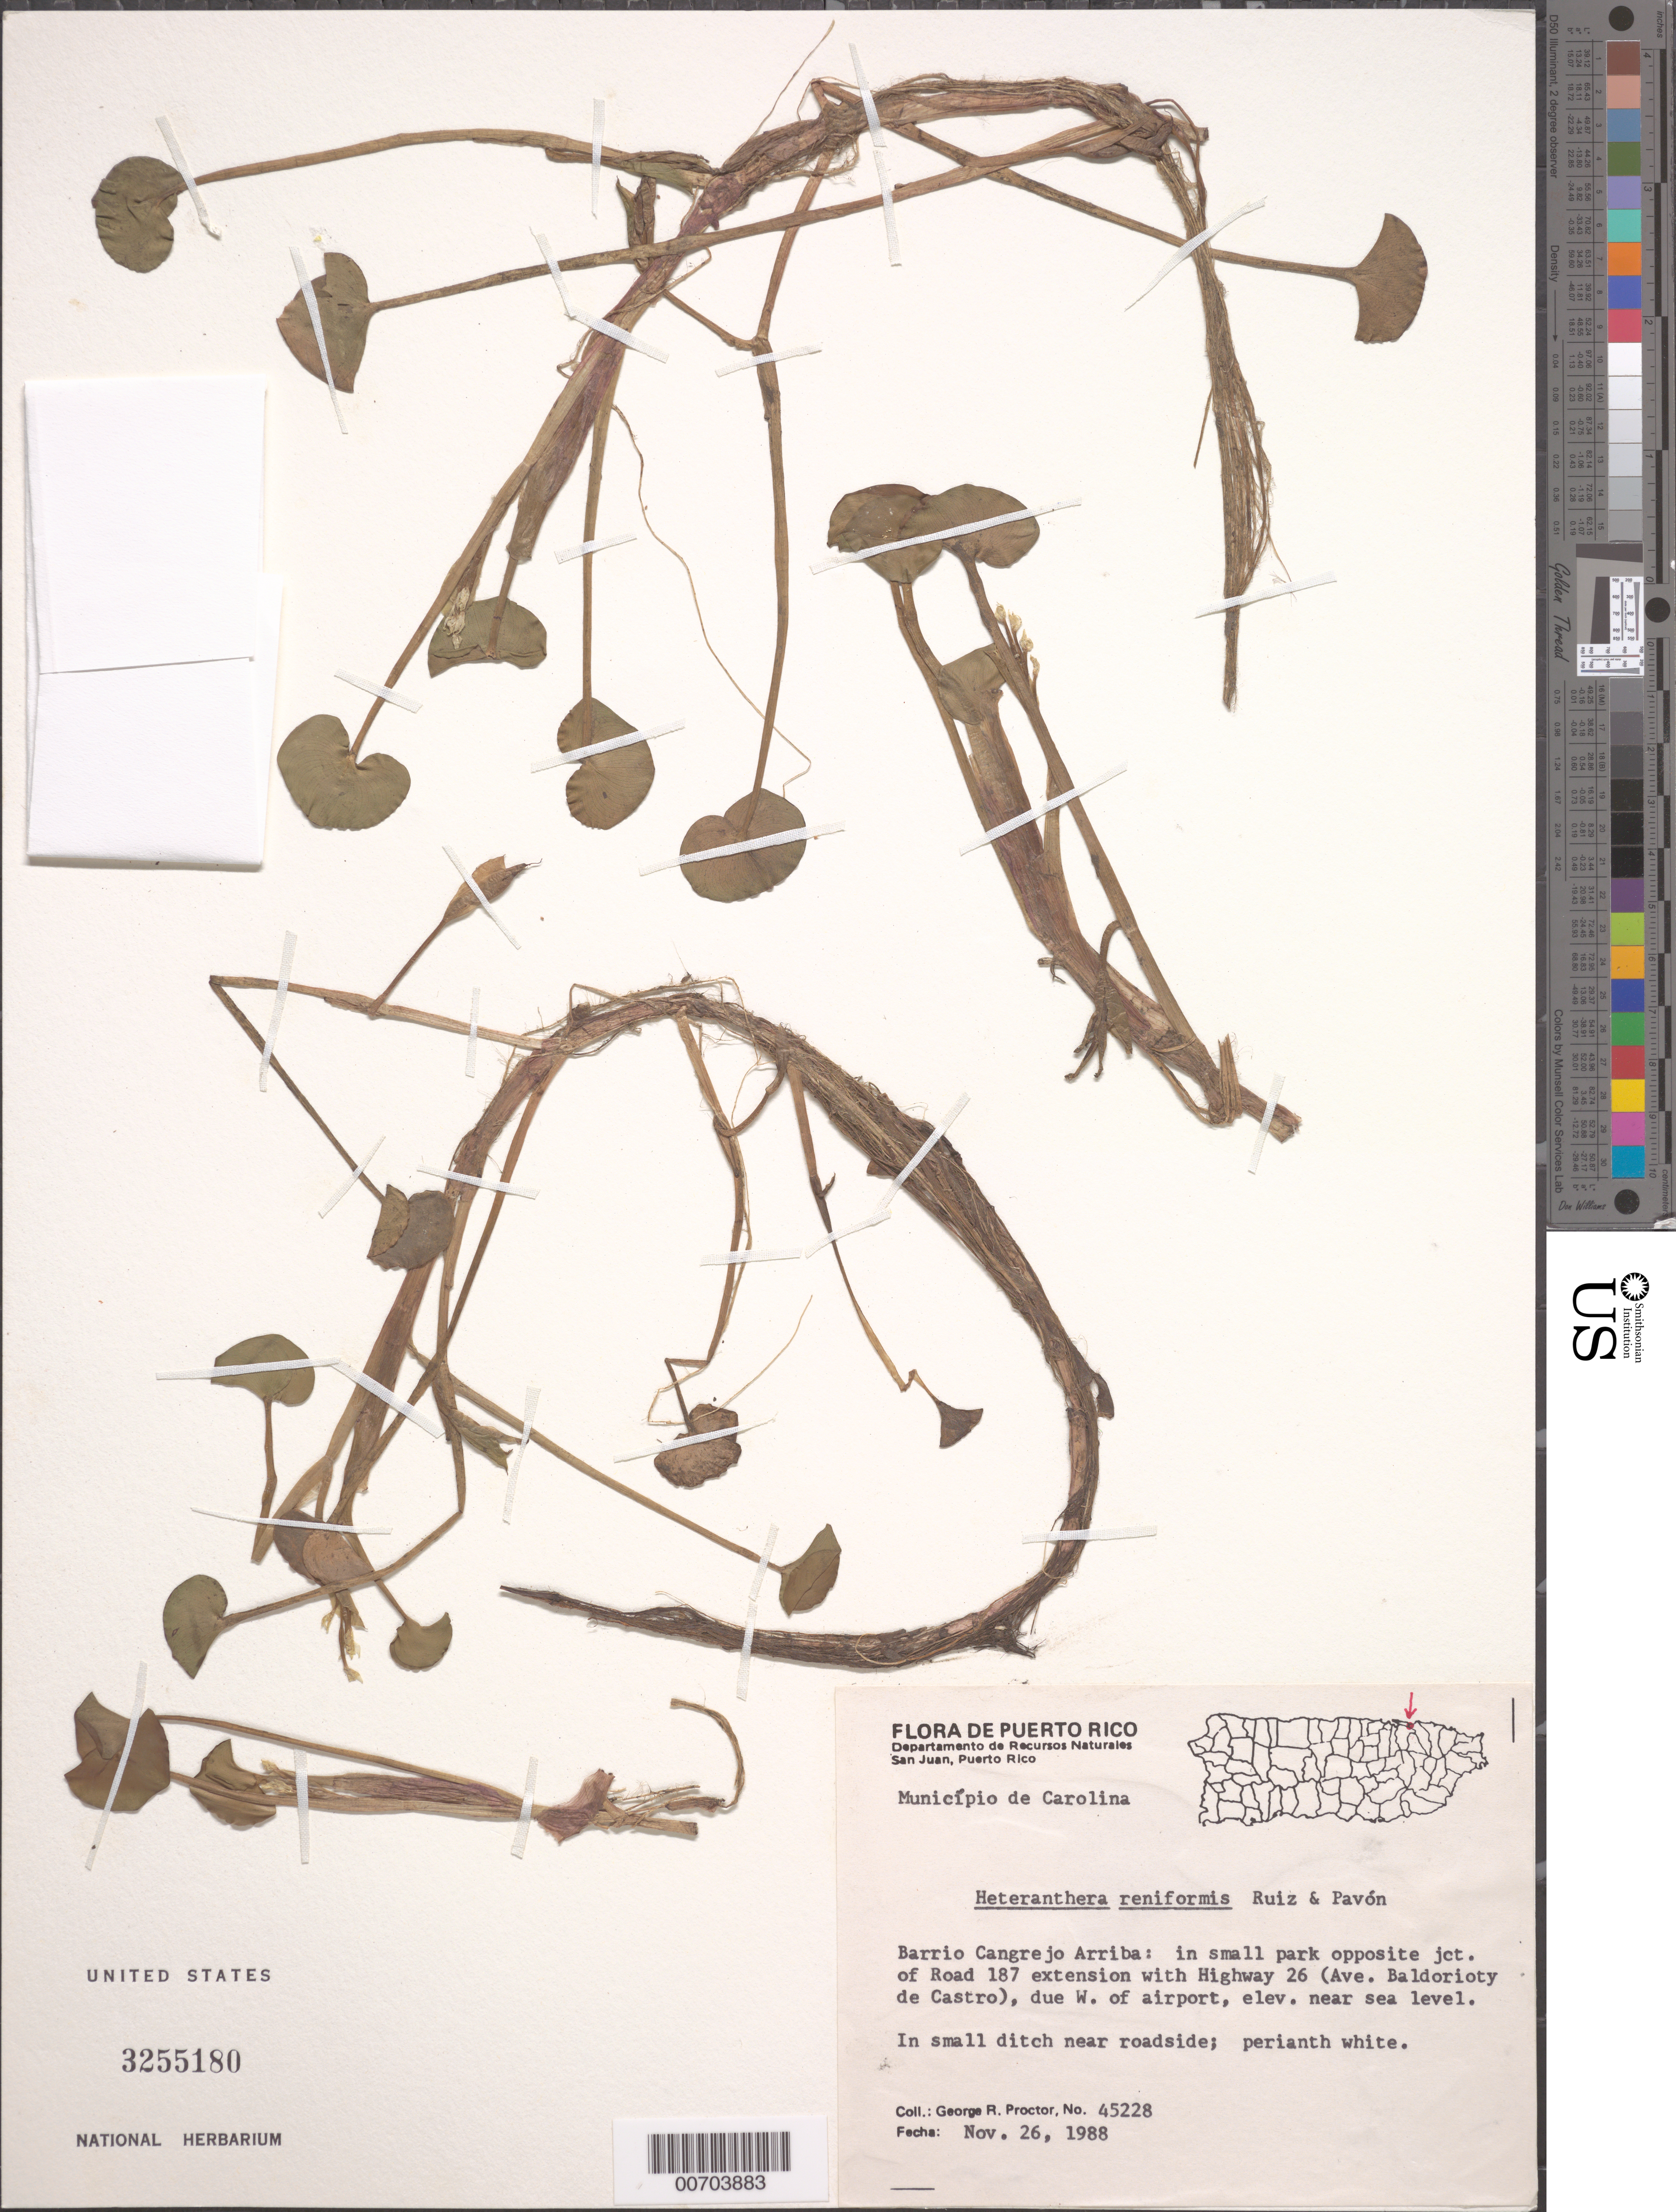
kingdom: Plantae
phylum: Tracheophyta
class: Liliopsida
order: Commelinales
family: Pontederiaceae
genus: Heteranthera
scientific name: Heteranthera reniformis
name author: Ruiz & Pav.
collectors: G. R. Proctor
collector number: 45228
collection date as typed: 26 Nov 1988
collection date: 1988-11-26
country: Puerto Rico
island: Greater Antilles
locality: Município de Carolina; Barrio Cangrejo Arriba: in small park opposite jct. Of Road 187 extension w/Highway26 (Ave. Baldorioty de Castro), due W of airport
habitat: Small ditch near roadside; ele. Near sea level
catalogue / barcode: US 3255180